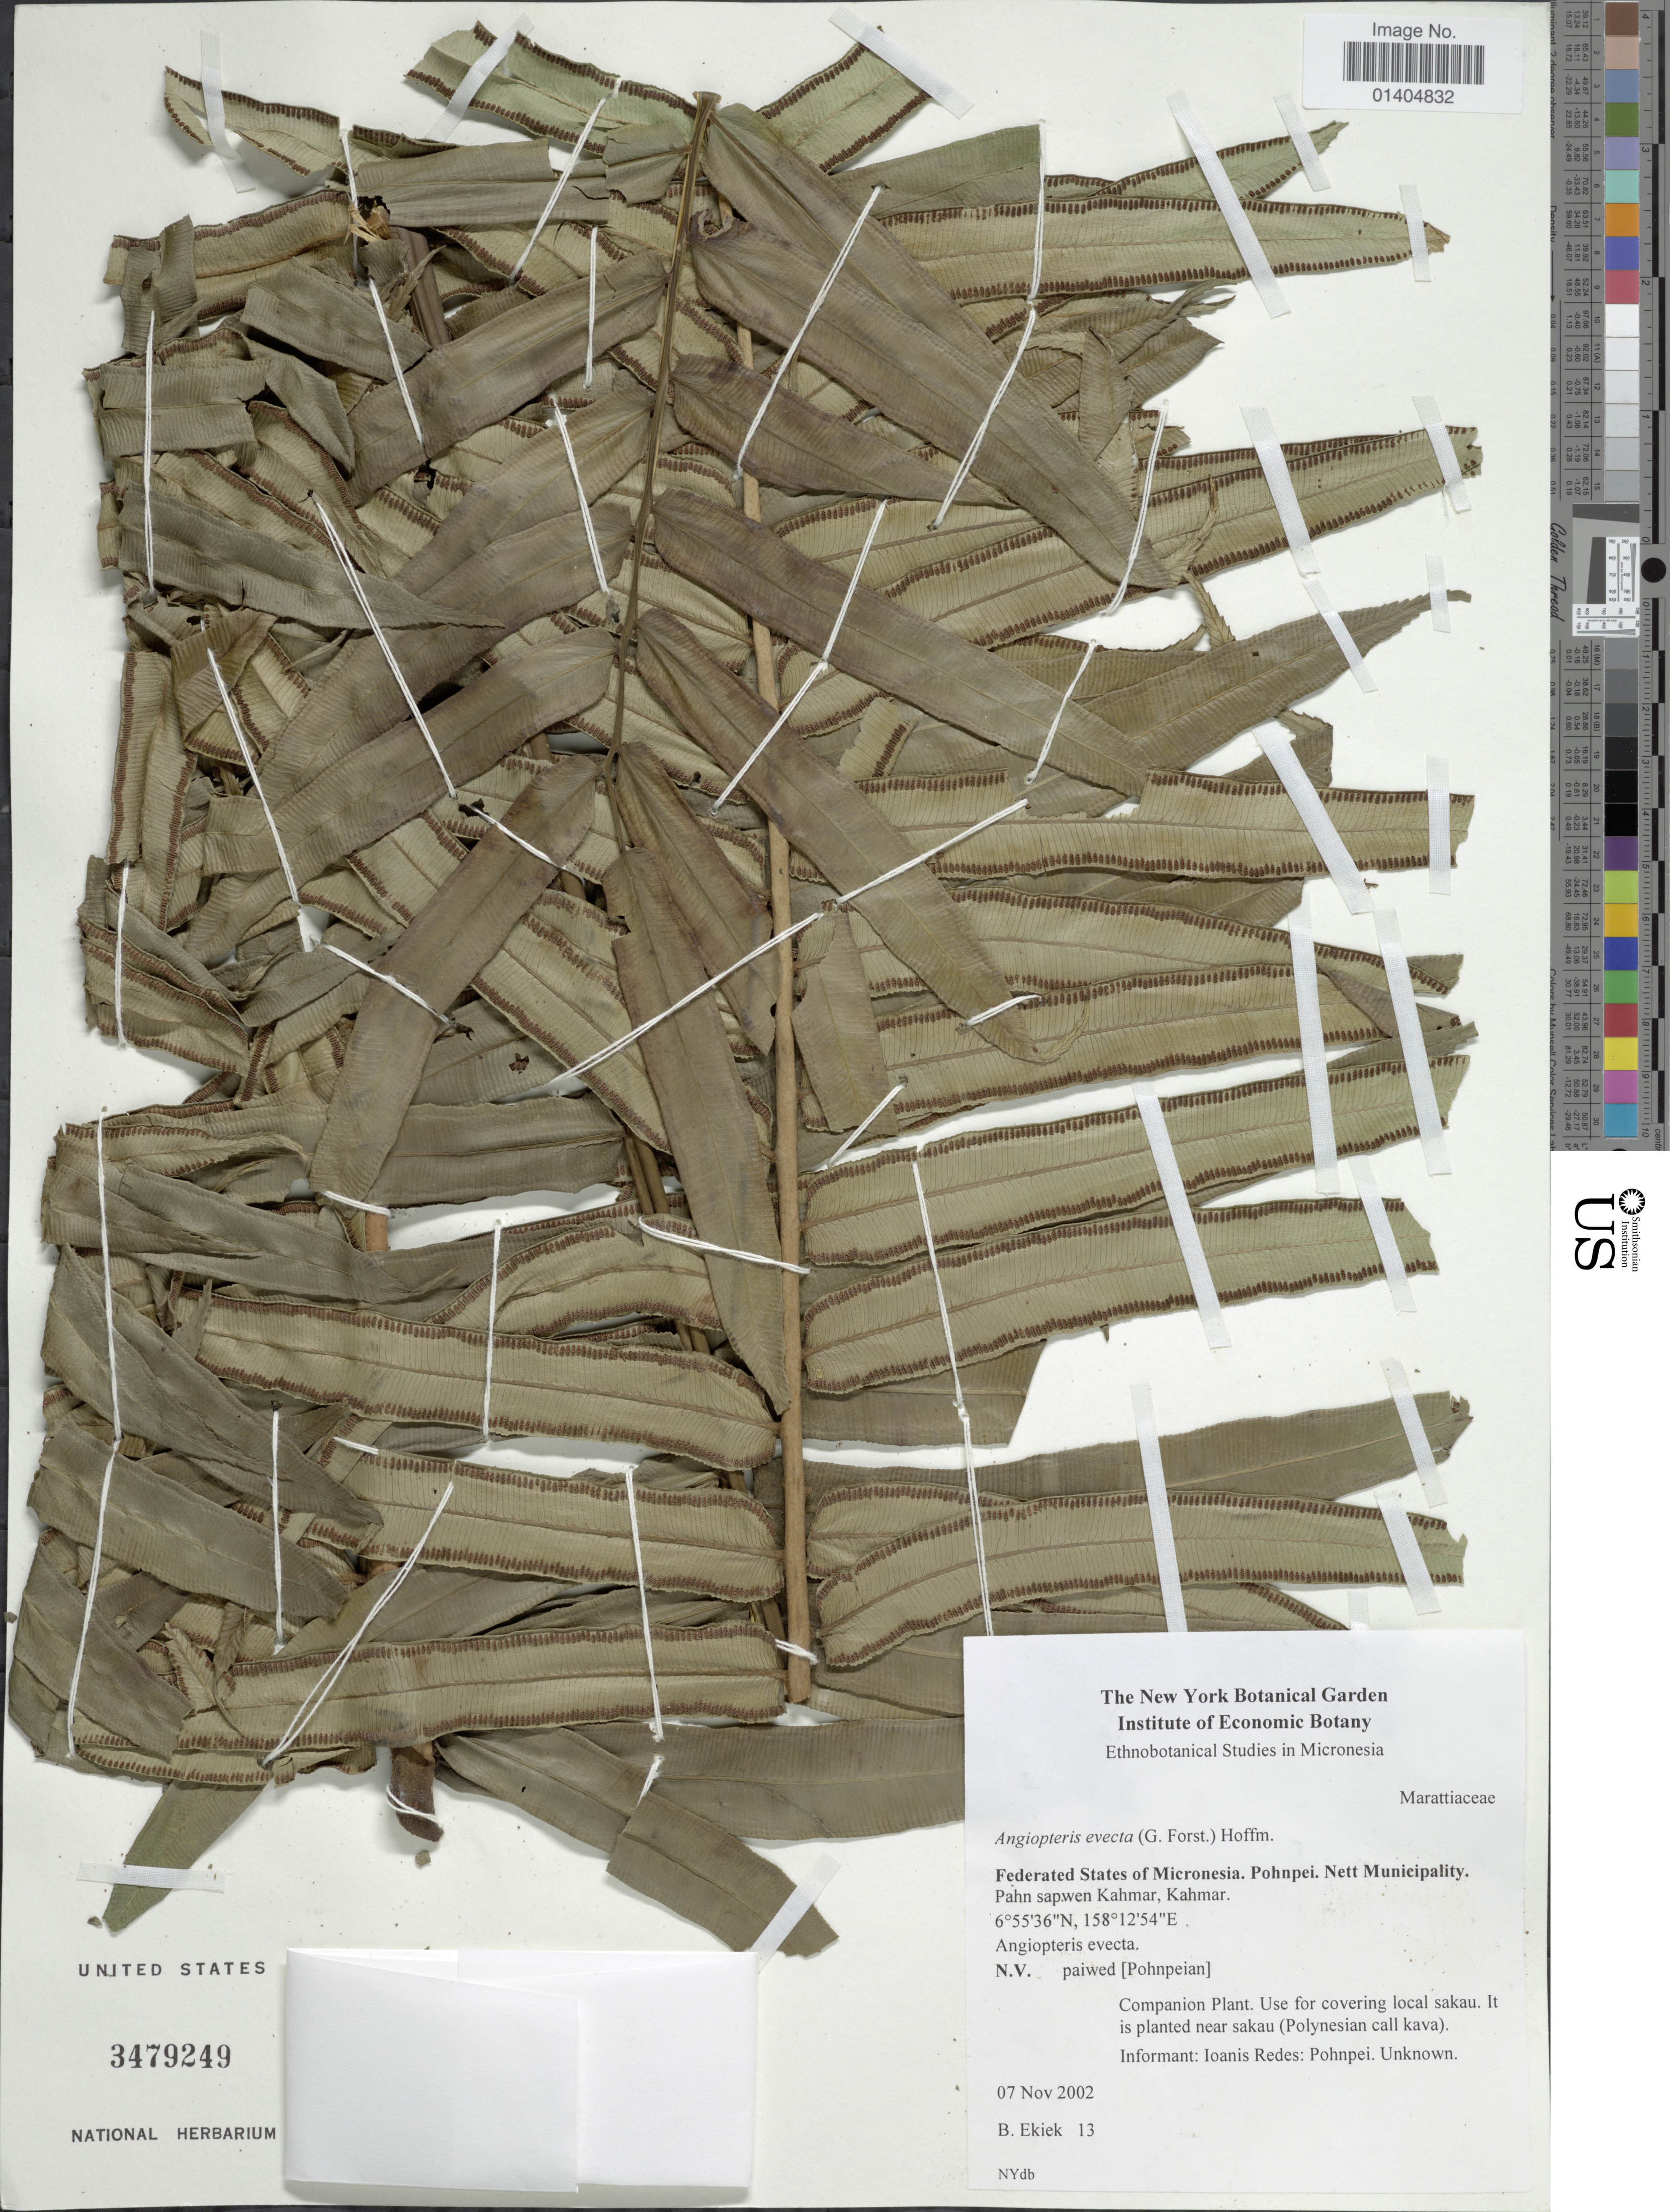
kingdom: Plantae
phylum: Tracheophyta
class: Polypodiopsida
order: Marattiales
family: Marattiaceae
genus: Angiopteris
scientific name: Angiopteris evecta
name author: (G. Forst.) Hoffm.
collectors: B. Ekiek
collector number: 13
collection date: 2002-11-07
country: Micronesia, Federated States of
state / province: Pohnpei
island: Pohnpei [Ponape]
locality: Nett Municipality. Pahn Sapwen, Kahmar, Kahmar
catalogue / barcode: US 3479249